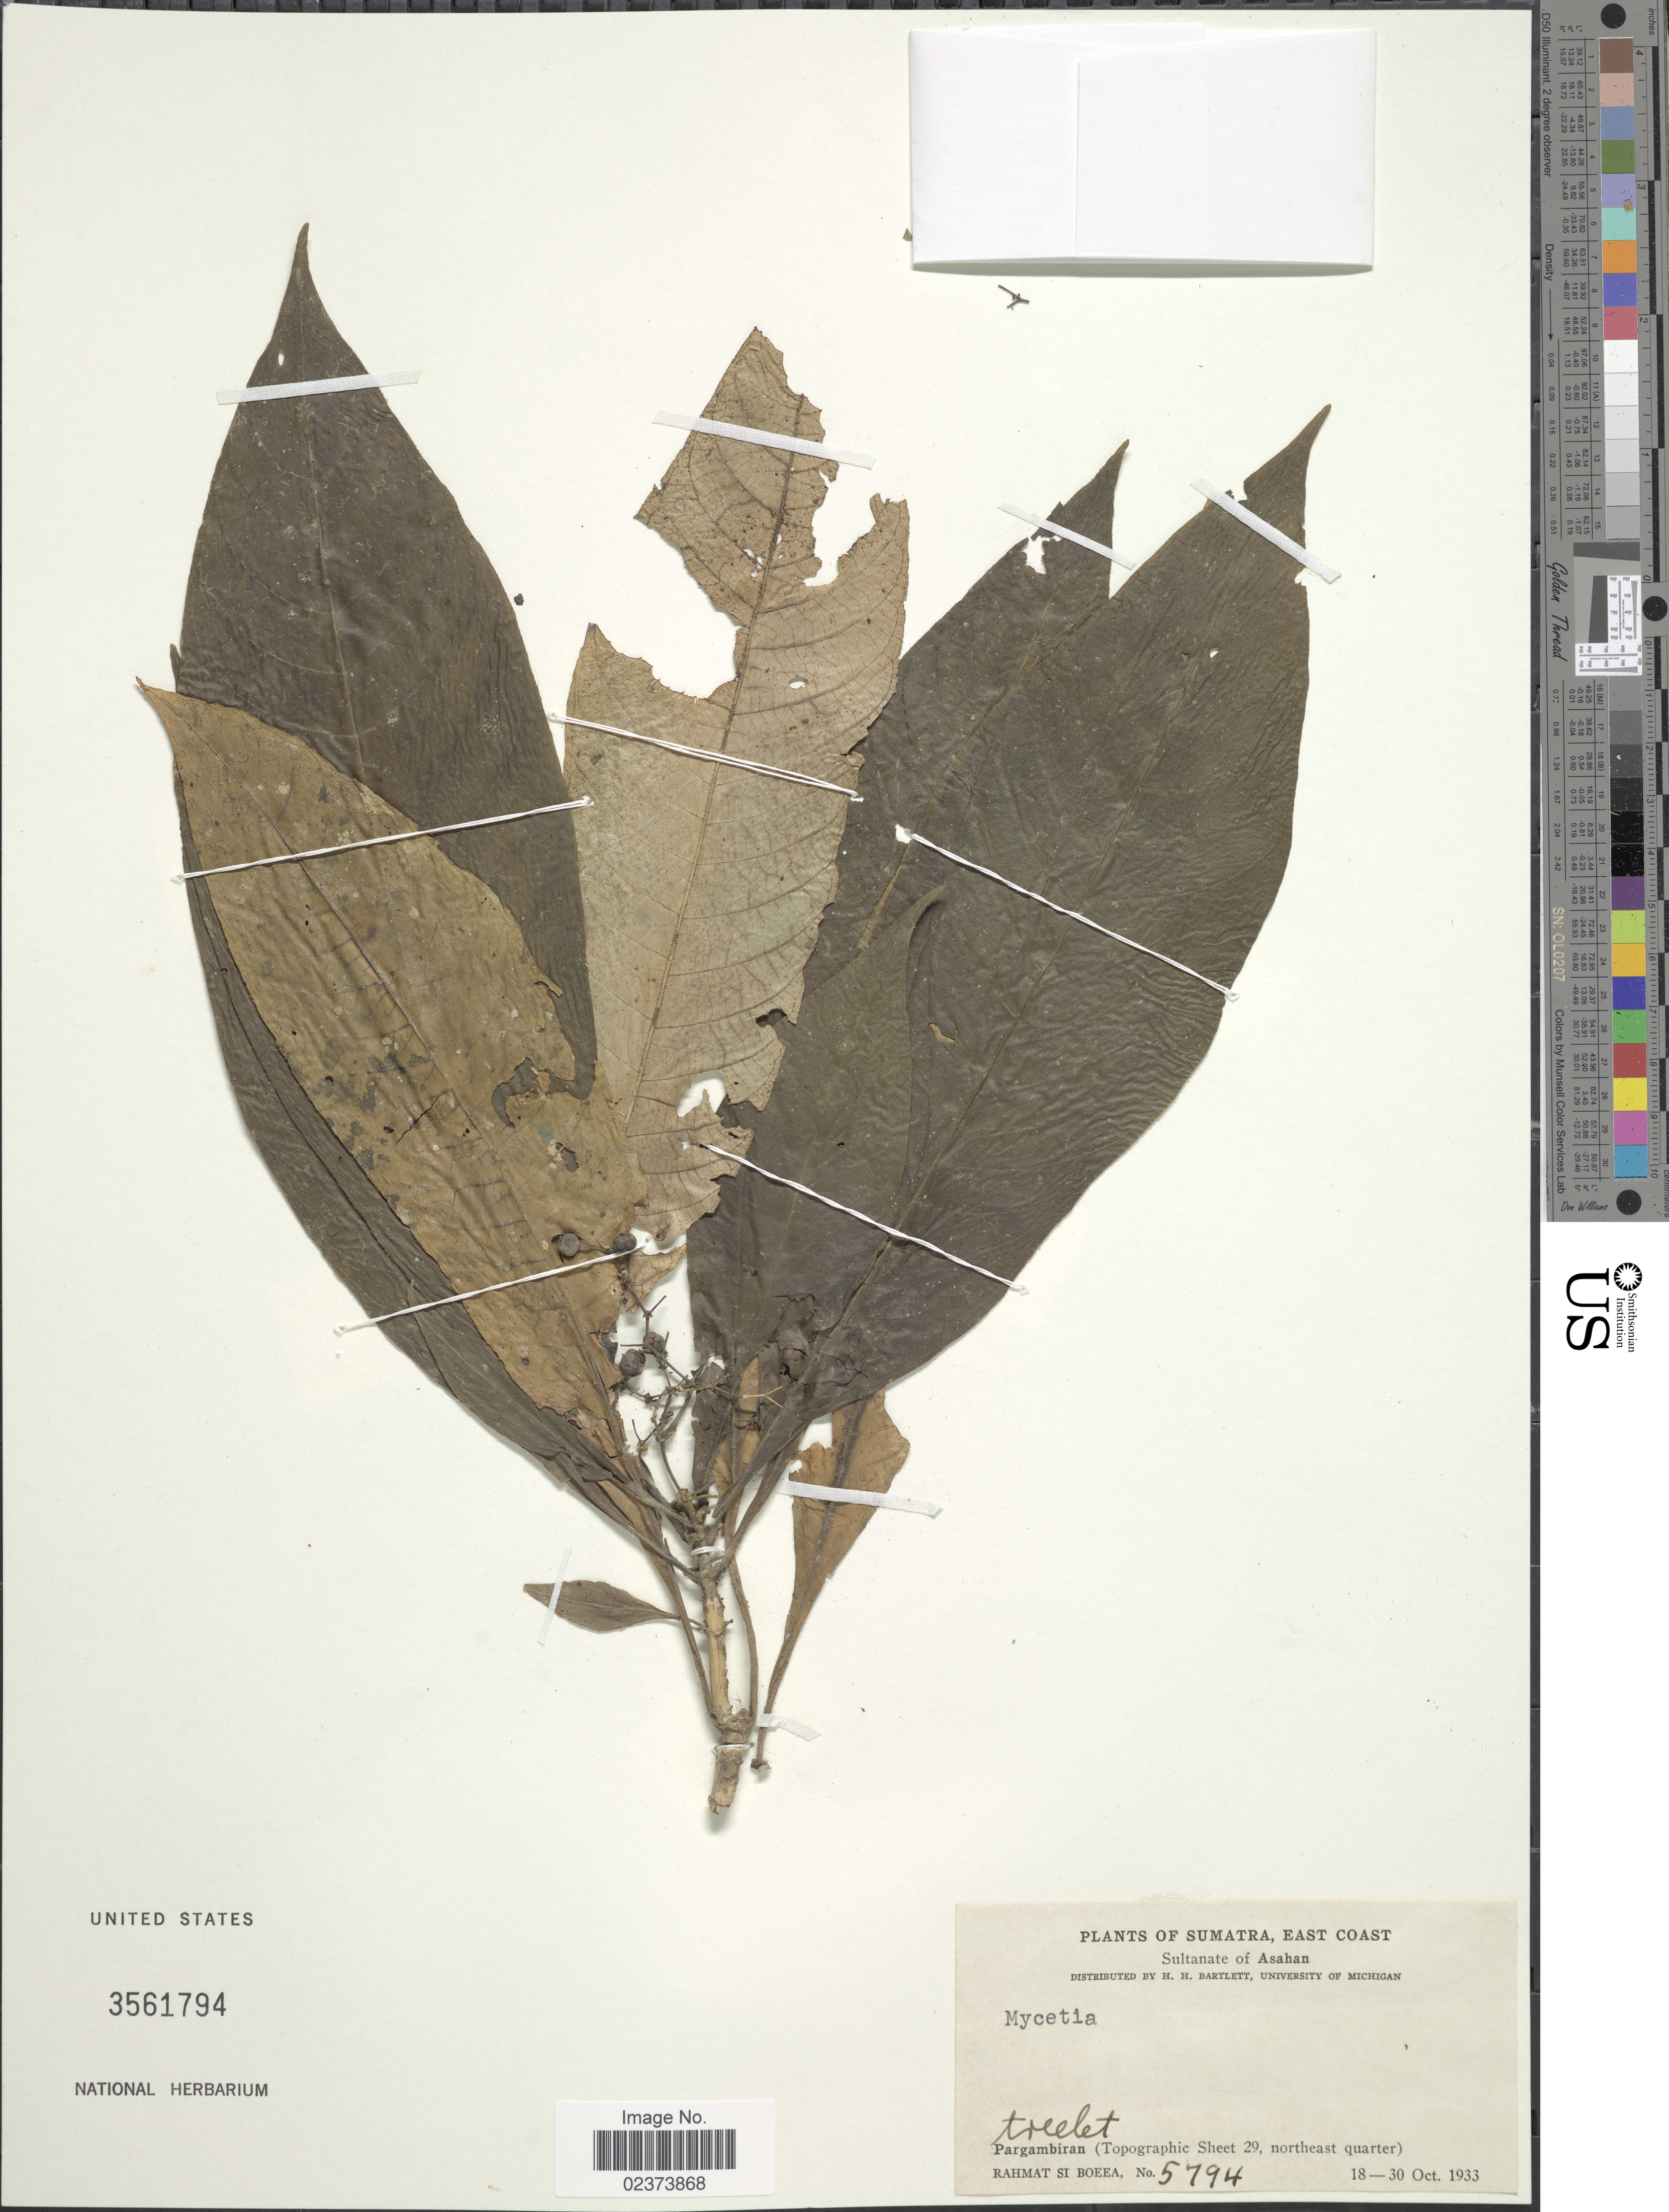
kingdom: Plantae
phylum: Tracheophyta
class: Magnoliopsida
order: Gentianales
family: Rubiaceae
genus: Mycetia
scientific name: Mycetia sp.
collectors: Rahmat Si Boeea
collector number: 5794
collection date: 1933-10-18/1933-10-30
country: Indonesia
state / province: Sumatra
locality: Sumatra, East Coast, Sultanate of Asahan, Pargambiran (Topographic Sheet 29, northeast quarter)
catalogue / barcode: US 3561794